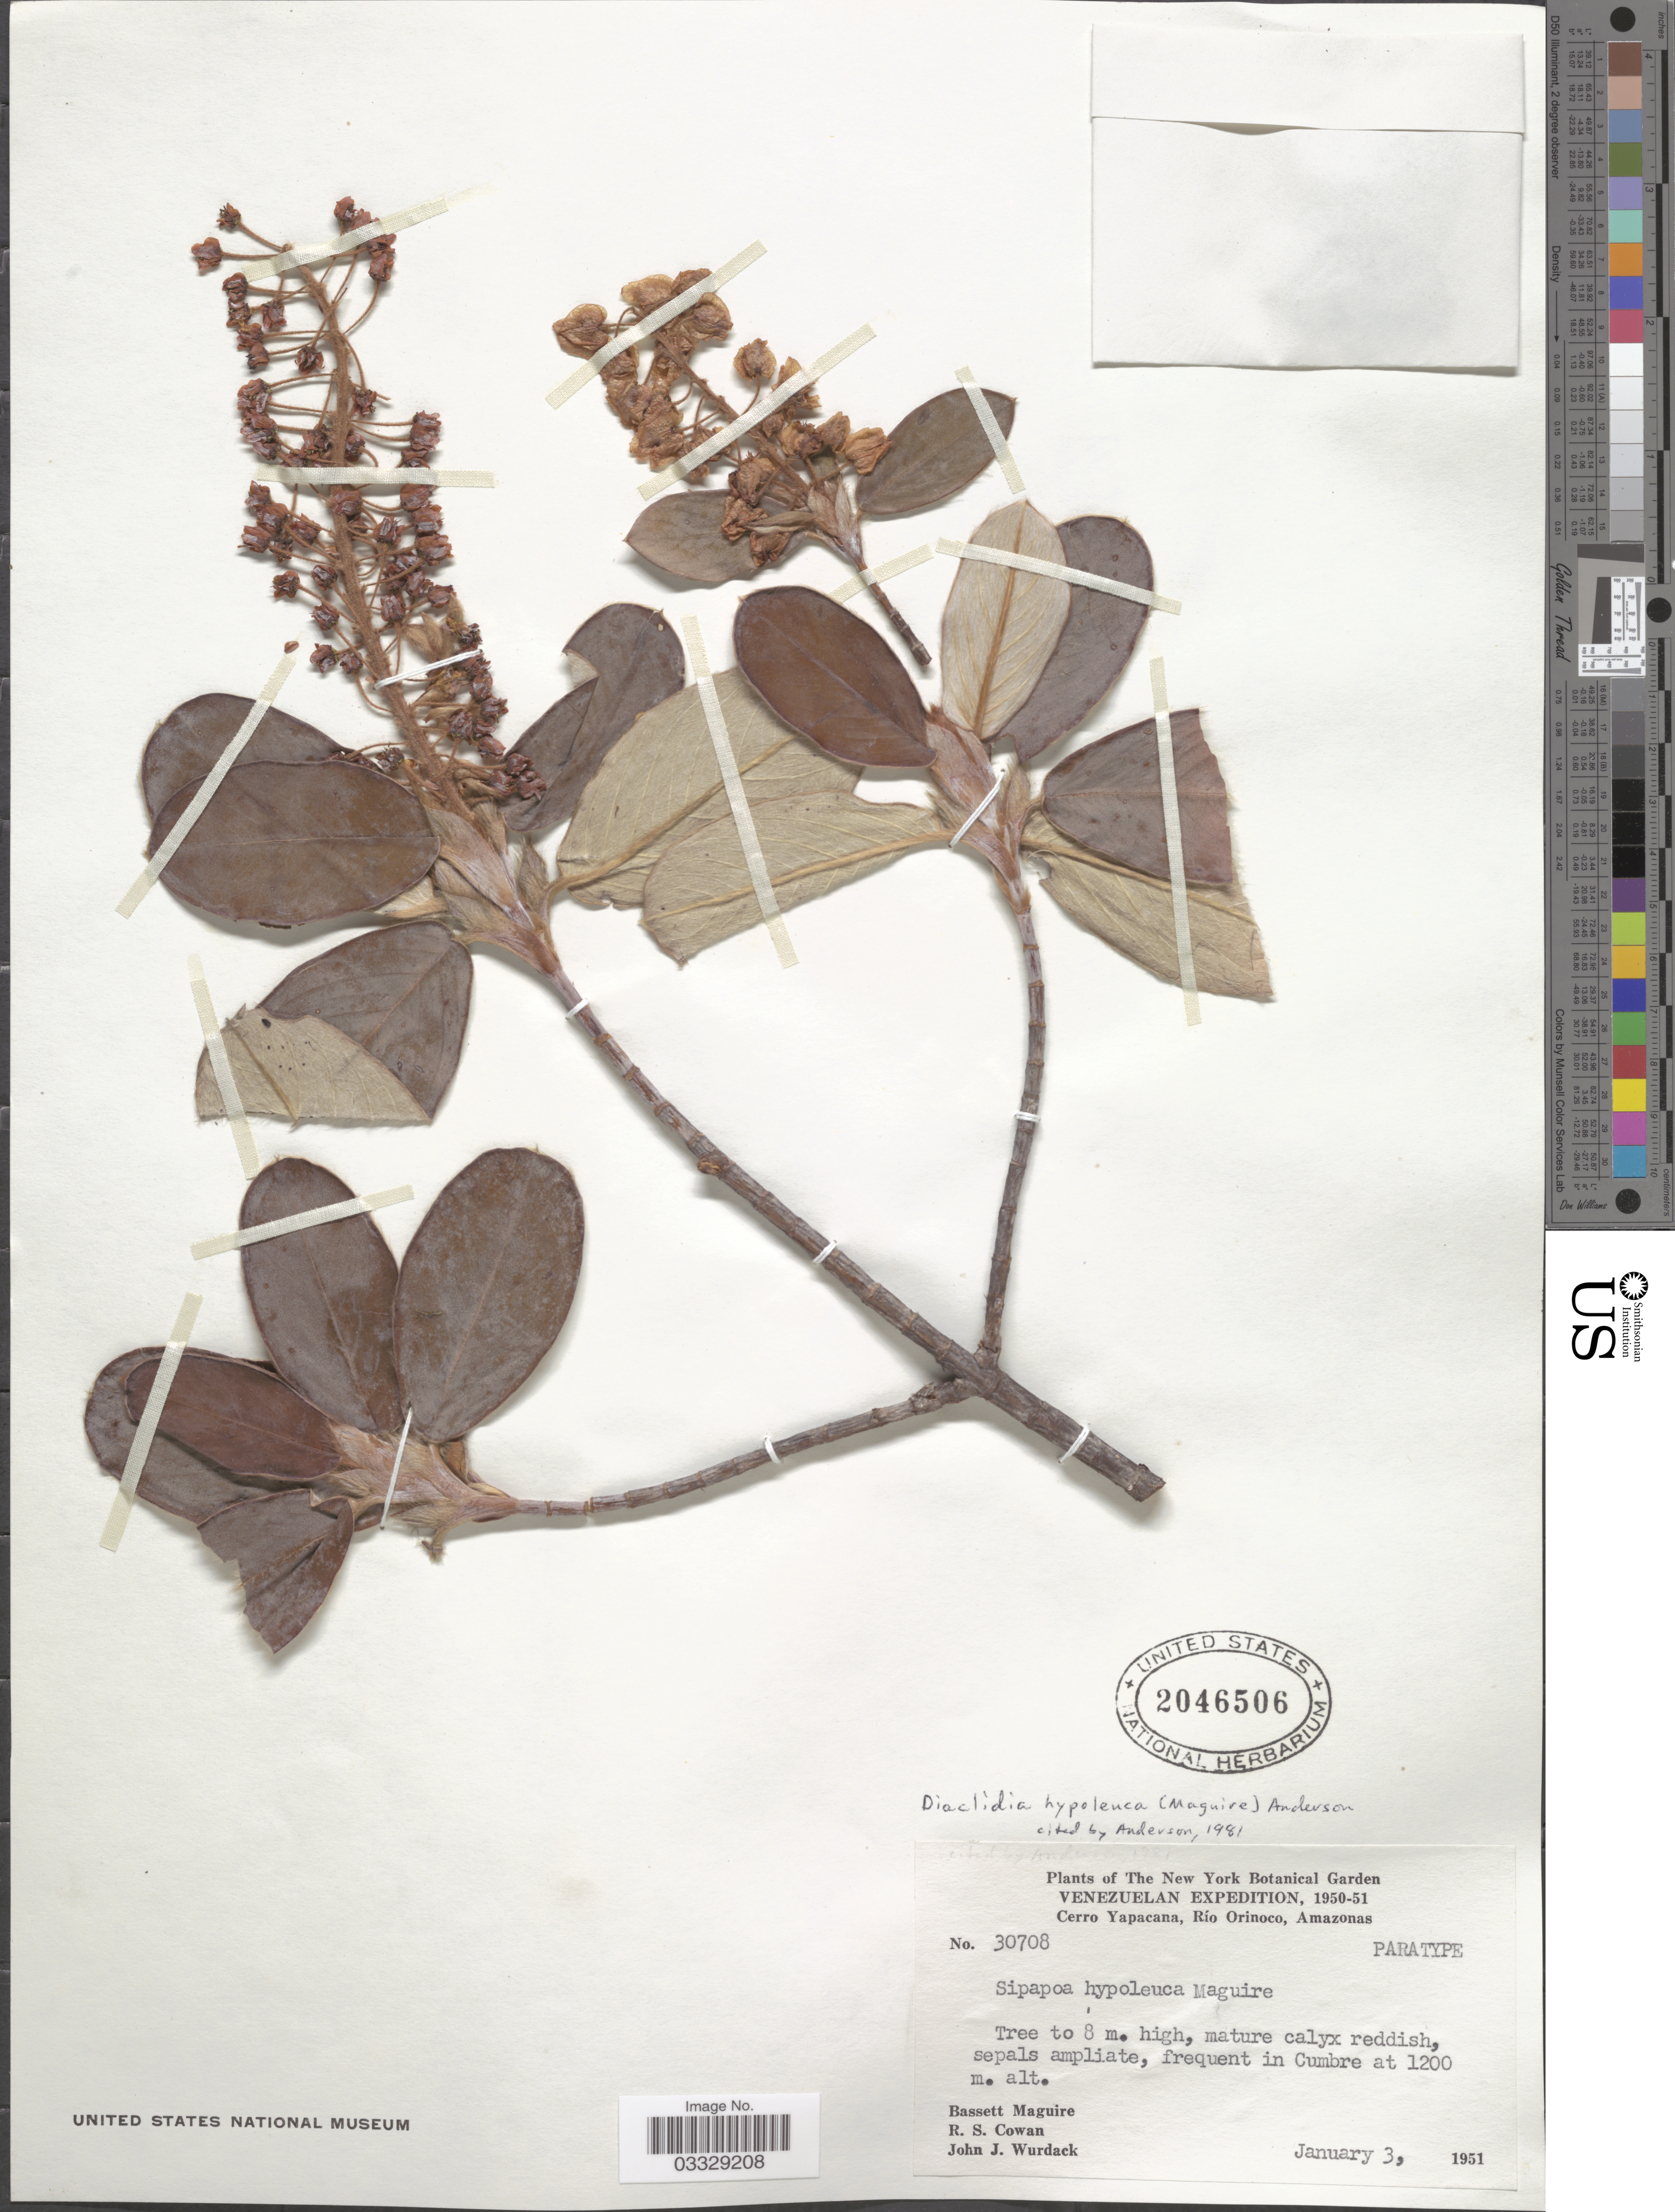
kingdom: Plantae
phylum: Tracheophyta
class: Magnoliopsida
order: Malpighiales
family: Malpighiaceae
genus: Diacidia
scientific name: Diacidia hypoleuca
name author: (Maguire) W.R. Anderson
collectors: B. Maguire, R. S. Cowan & J. J. Wurdack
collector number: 30708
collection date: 1951-01-03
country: Venezuela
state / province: Amazonas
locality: Cerro Yapacana, Río Orinoco. Frequent in Cumbre.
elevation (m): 1200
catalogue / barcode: US 2046506